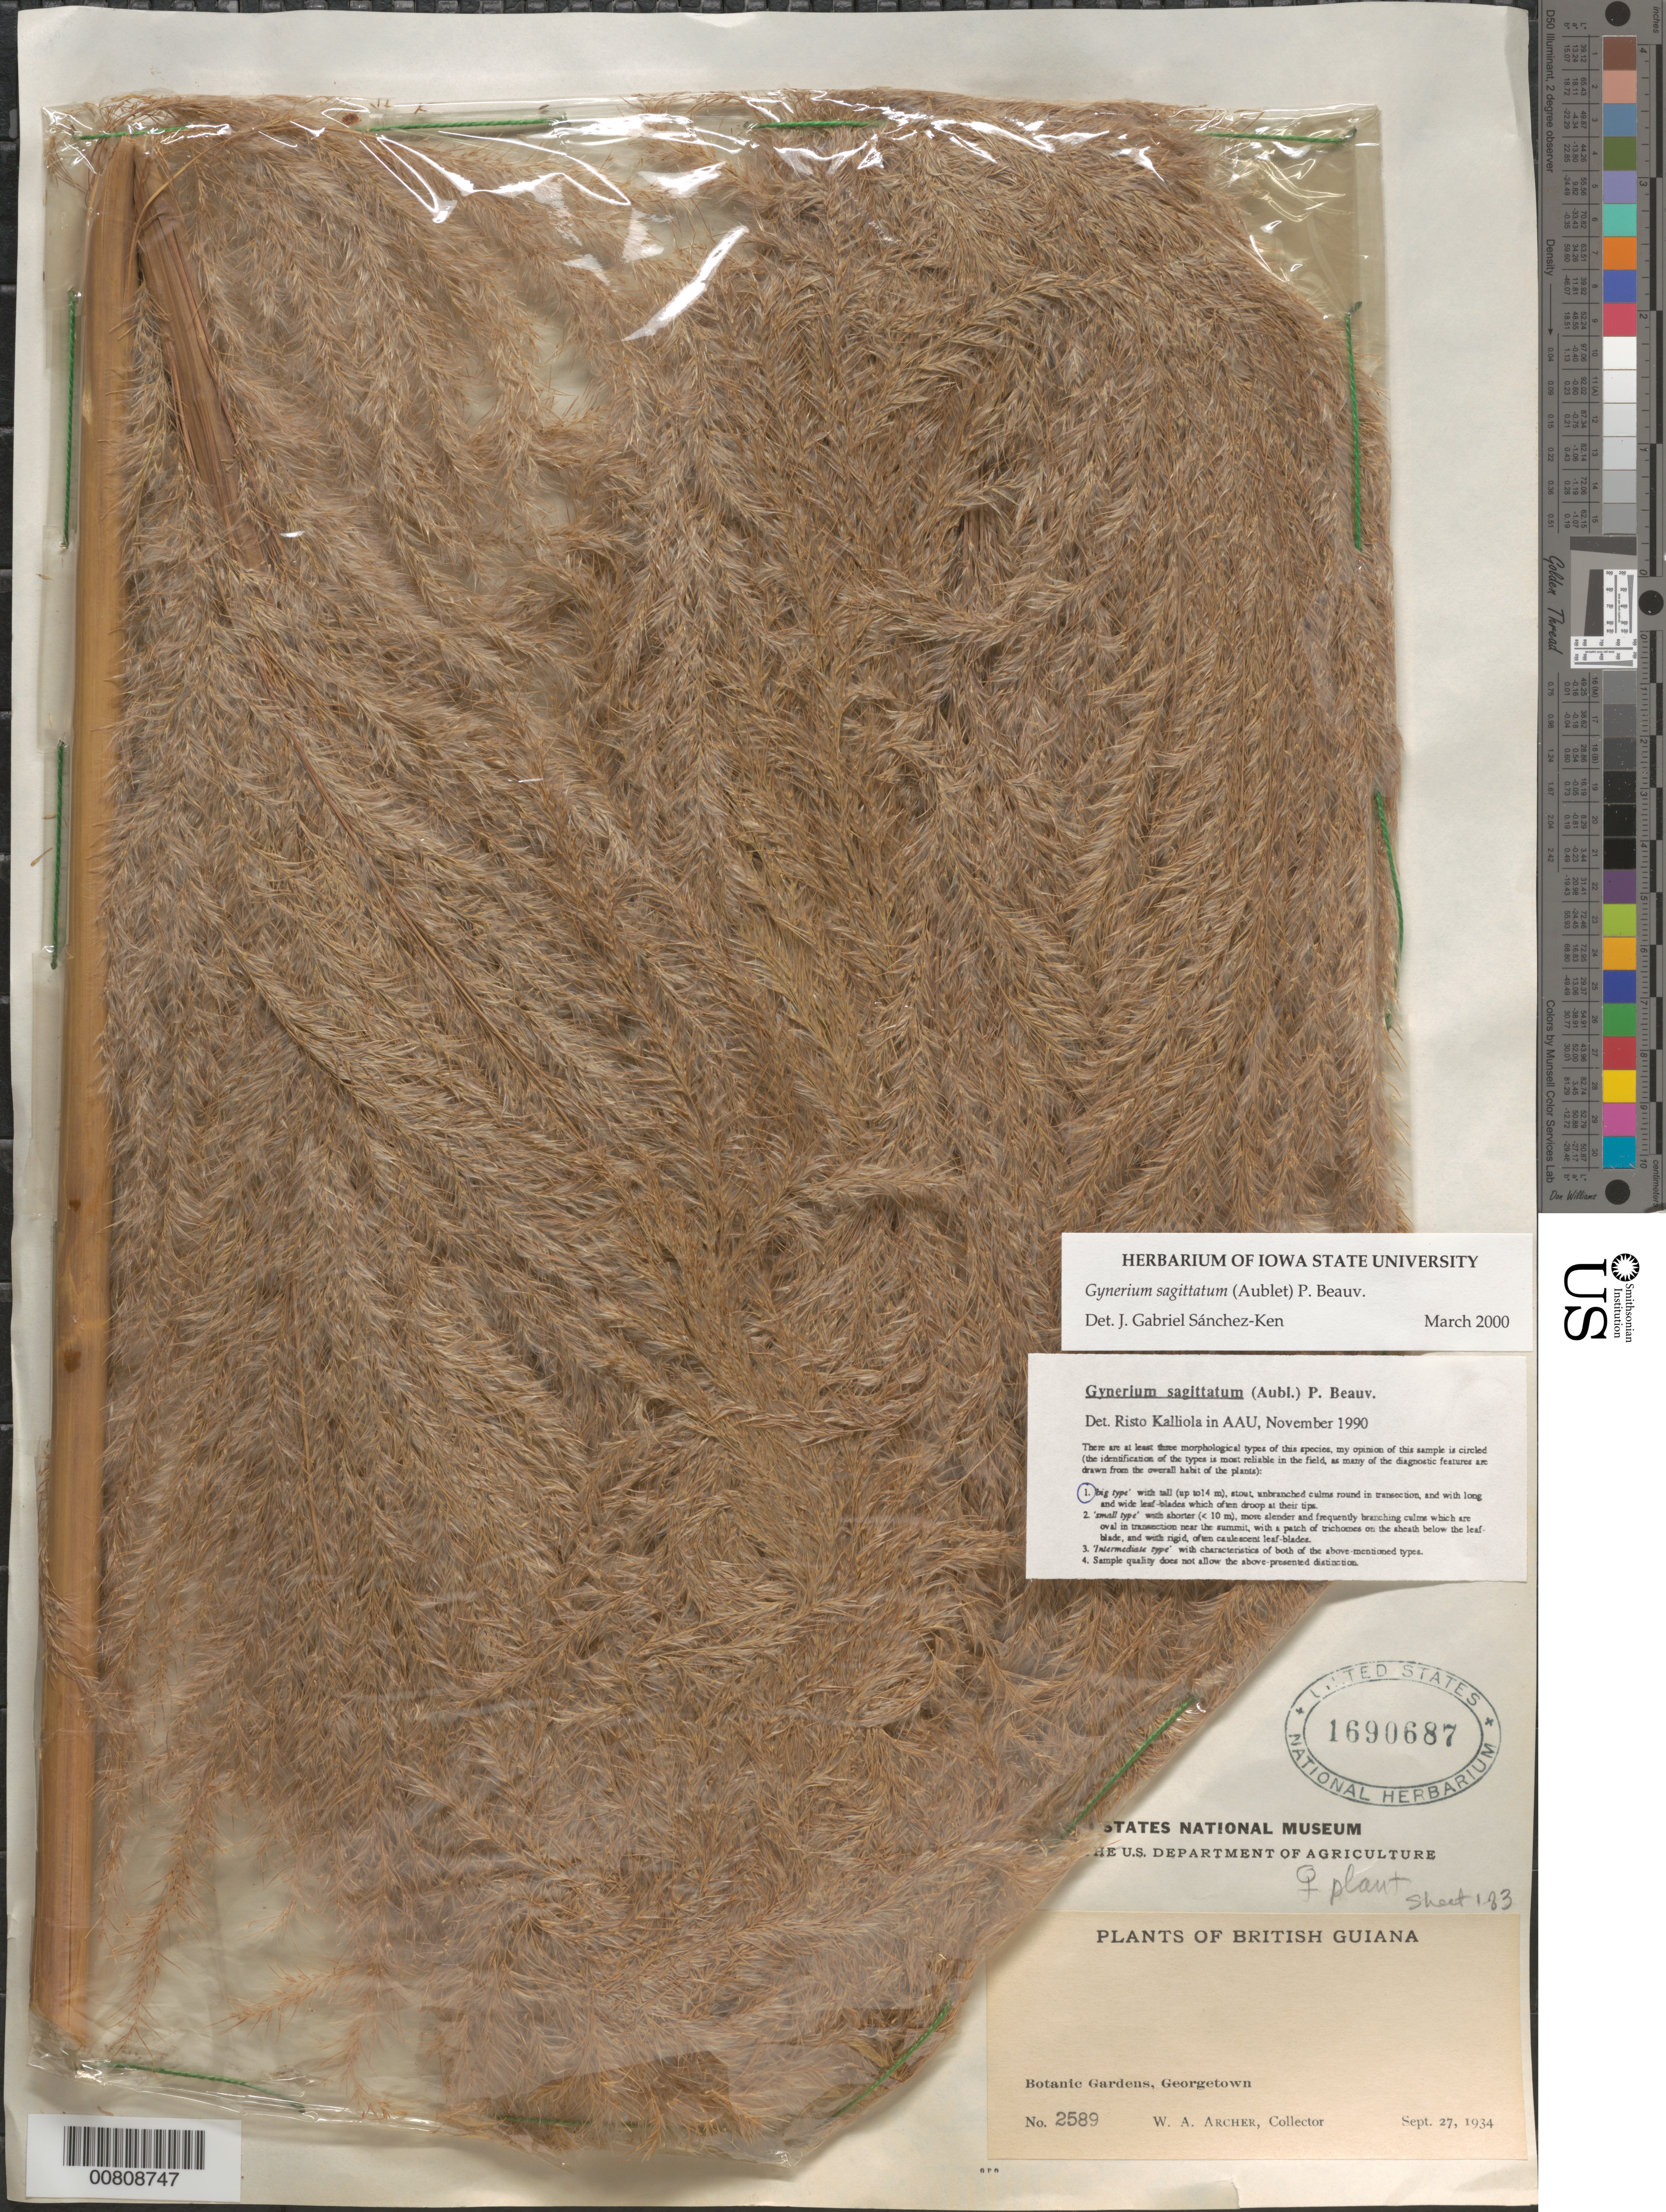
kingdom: Plantae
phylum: Tracheophyta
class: Liliopsida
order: Poales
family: Poaceae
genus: Gynerium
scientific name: Gynerium sagittatum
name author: (Aubl.) P. Beauv.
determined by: Sánchez-Ken, J. G.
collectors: W. A. Archer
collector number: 2589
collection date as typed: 27-Sep-34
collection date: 1934-09-27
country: Guyana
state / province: Demerara-Mahaica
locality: Georgetown, Botanic Gardens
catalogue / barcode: US 1690687